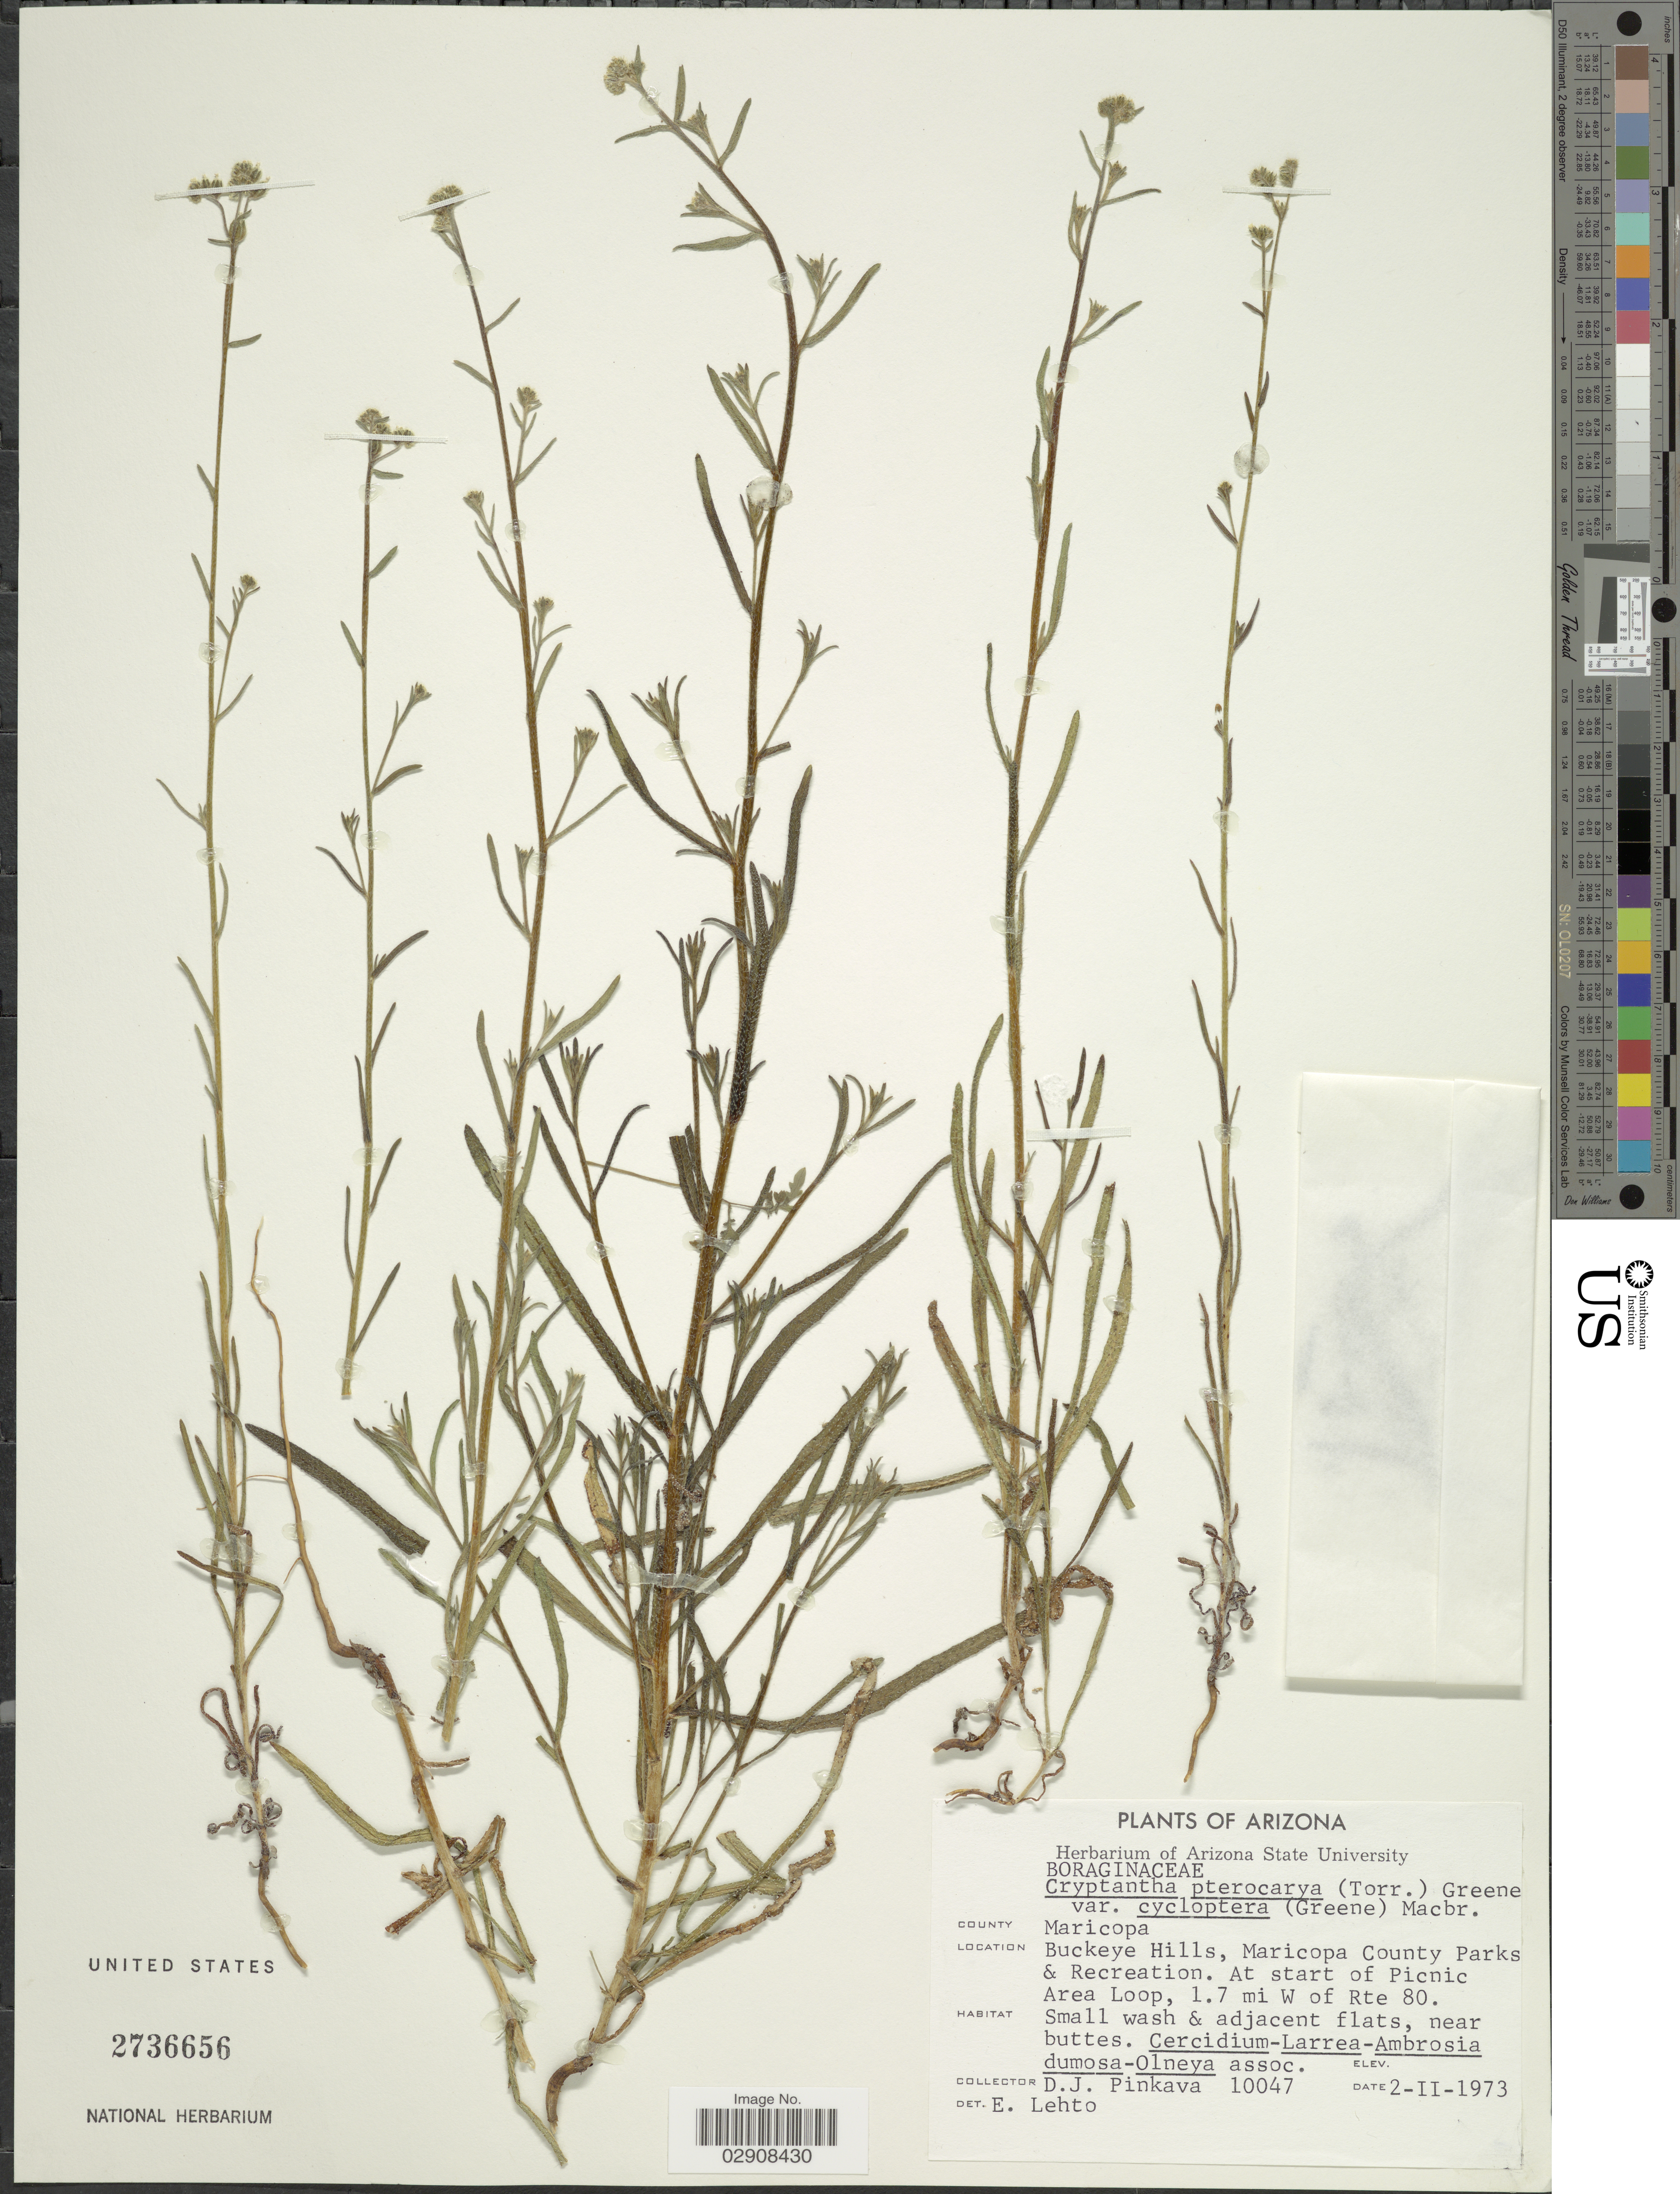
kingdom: Plantae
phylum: Tracheophyta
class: Magnoliopsida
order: Boraginales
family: Boraginaceae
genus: Cryptantha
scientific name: Cryptantha pterocarya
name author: (Torr.) Greene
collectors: D. J. Pinkava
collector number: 10047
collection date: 1973-02-02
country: United States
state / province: Arizona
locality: County Maricopa. Buckeye Hills, Maricopa County Parks & Recreation. At start of Picnic Area Loop, 1.7 mi W of Rte 80.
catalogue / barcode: US 2736656